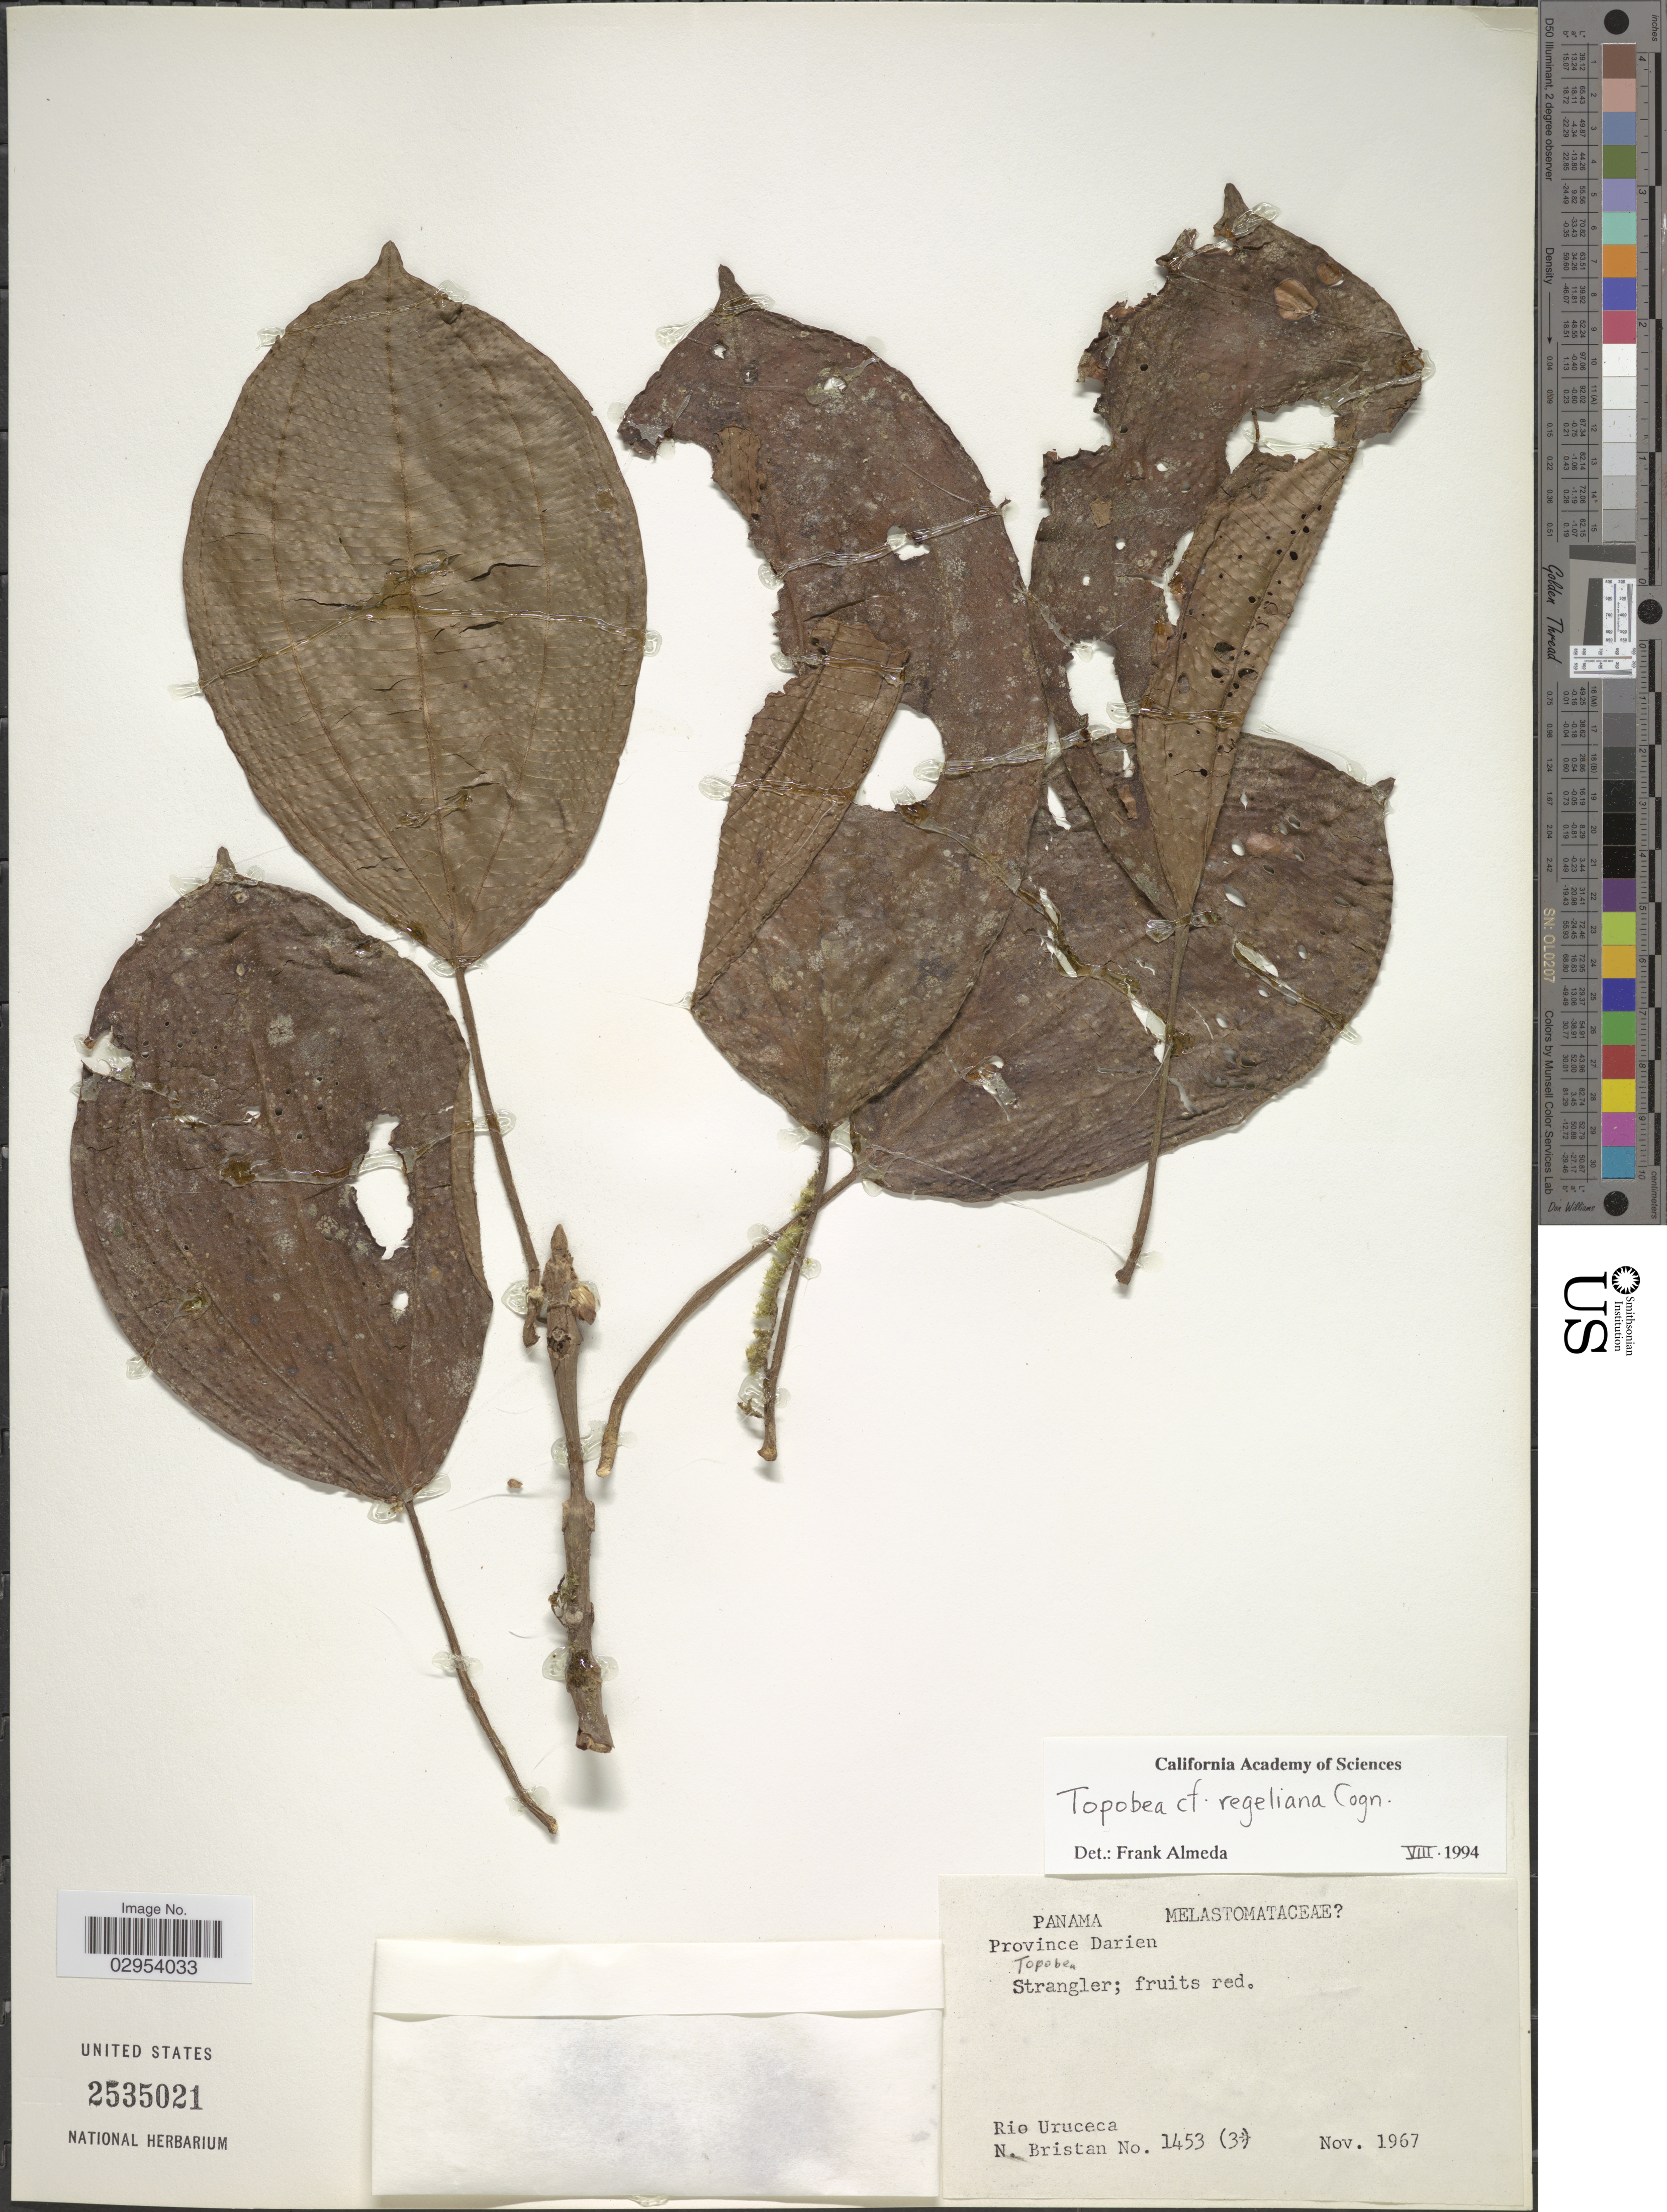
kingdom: Plantae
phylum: Tracheophyta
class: Magnoliopsida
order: Myrtales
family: Melastomataceae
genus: Topobea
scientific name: Topobea regeliana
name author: Cogn. in A. DC.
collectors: N. Bristan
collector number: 1453(3)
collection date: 1967-11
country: Panama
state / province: Darién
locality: Rio Uruceca.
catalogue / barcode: US 2535021